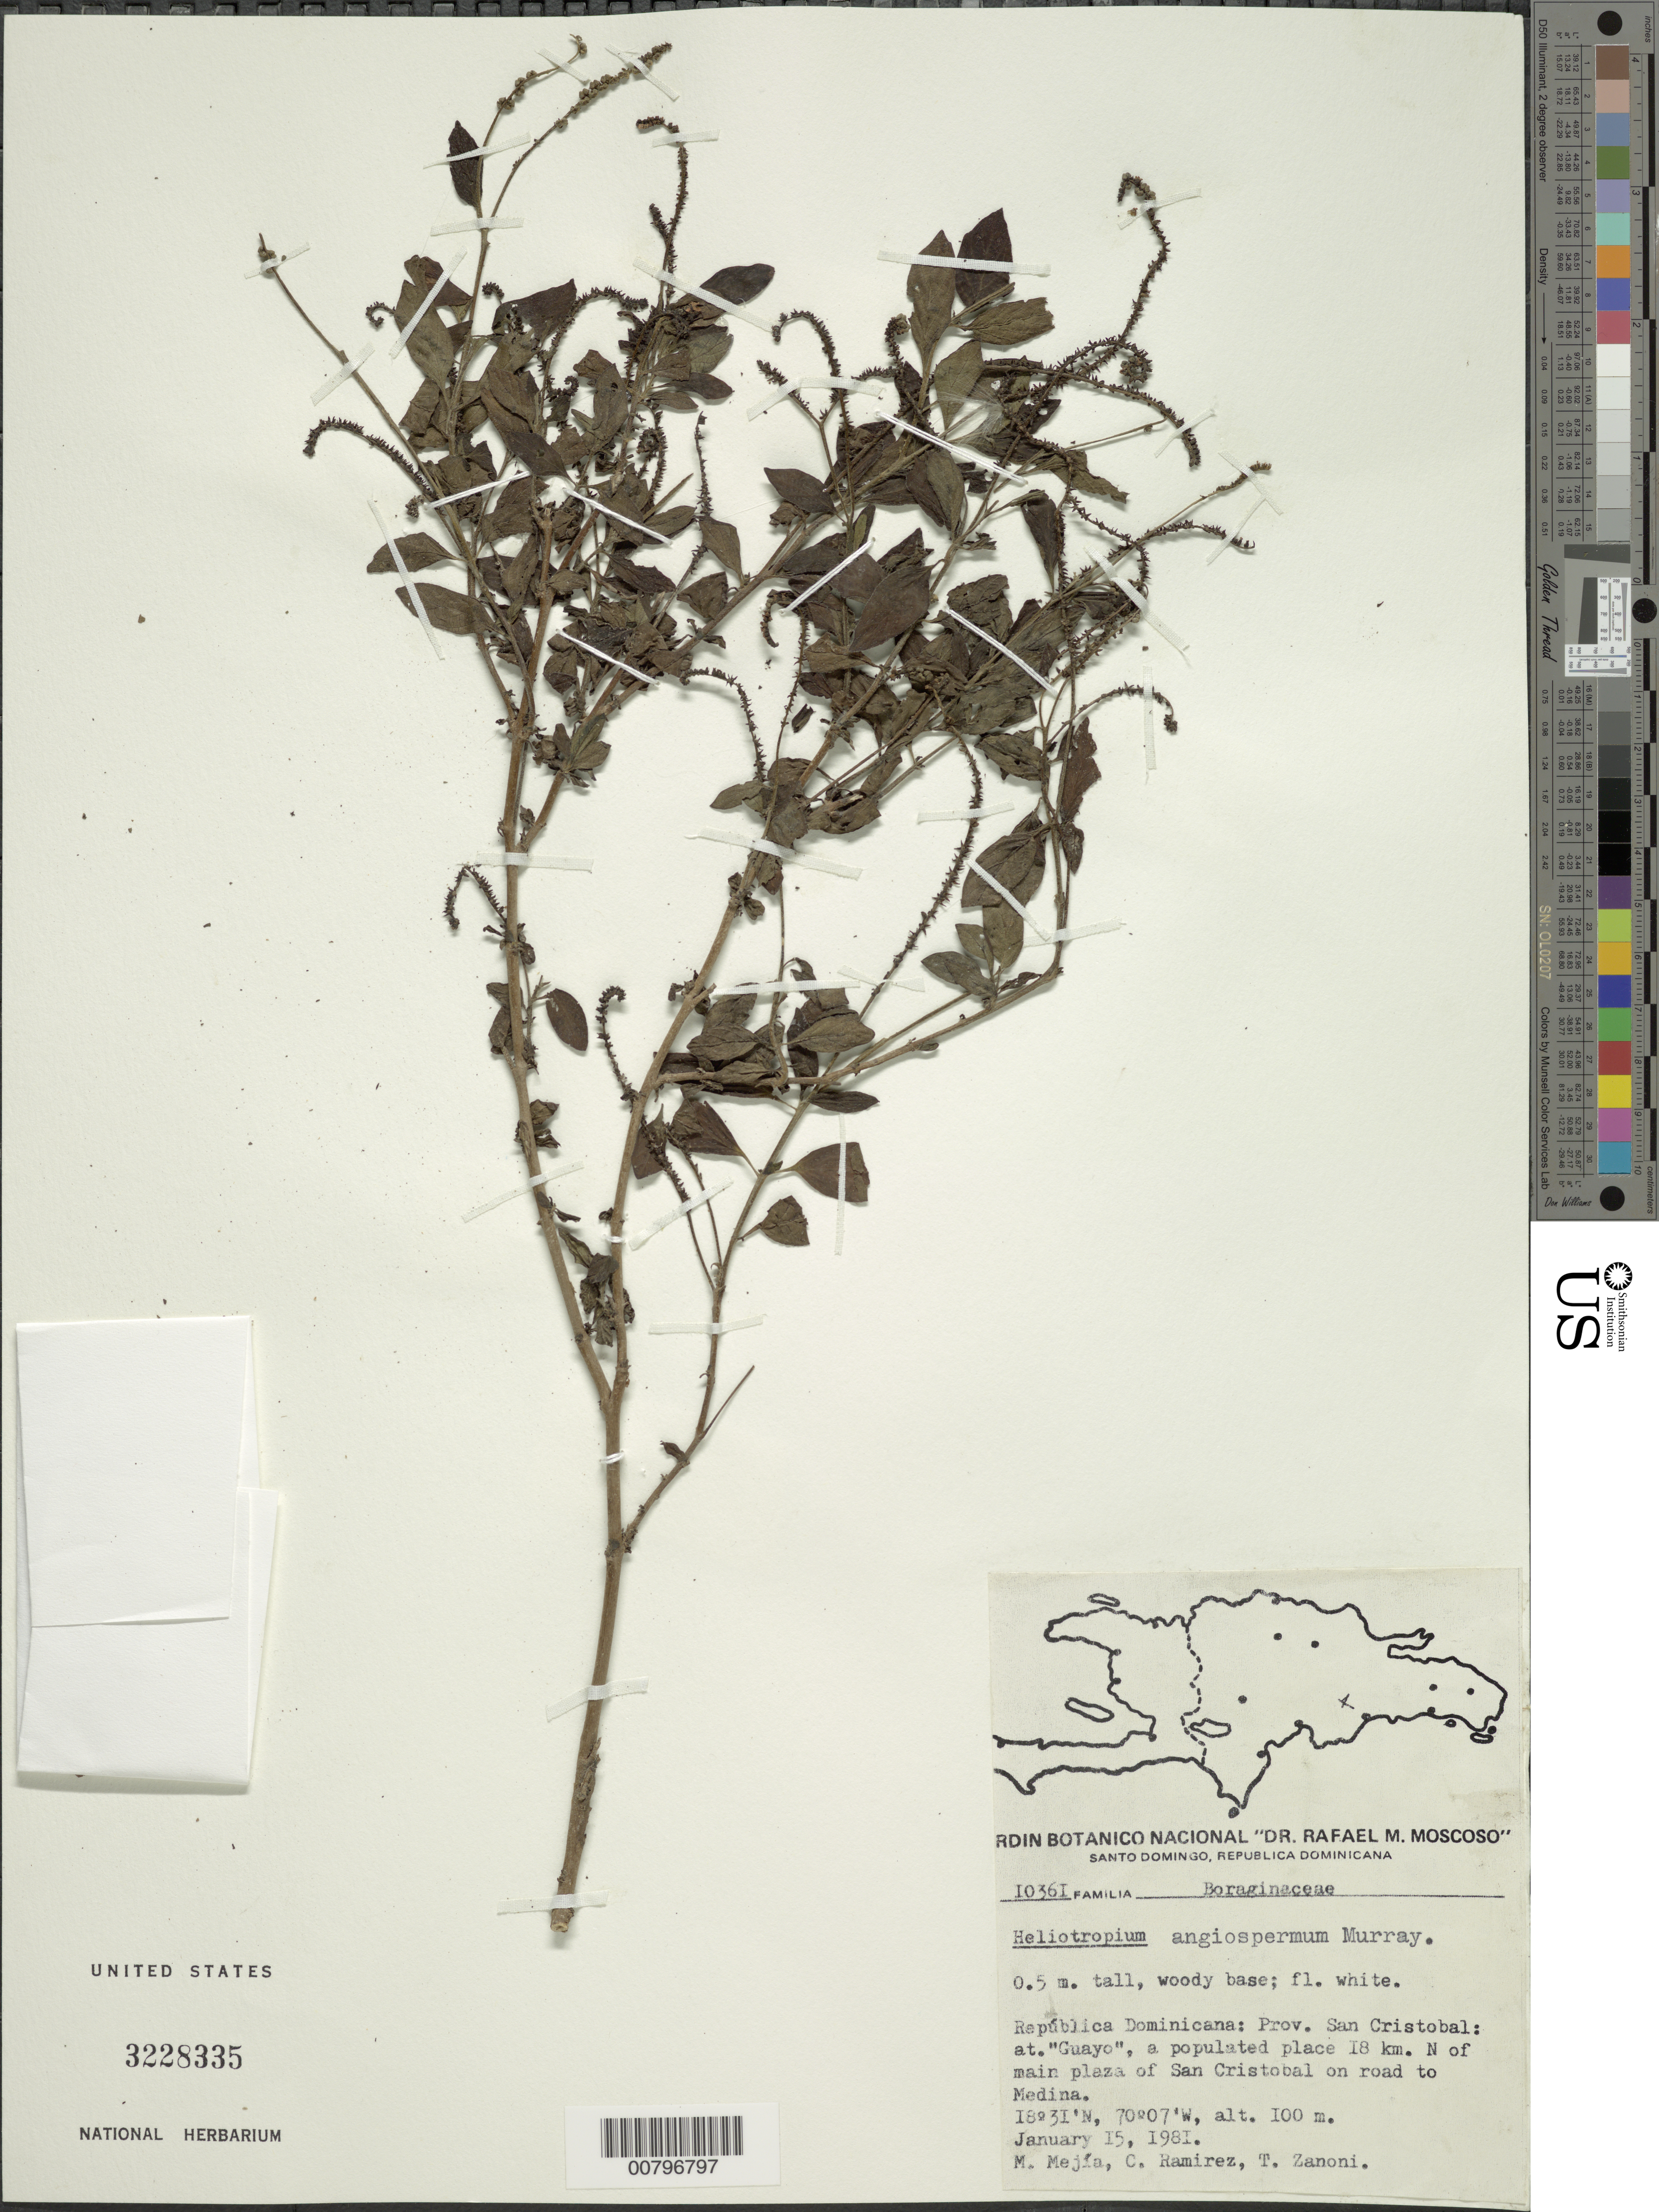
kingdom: Plantae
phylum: Tracheophyta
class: Magnoliopsida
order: Boraginales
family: Heliotropiaceae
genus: Heliotropium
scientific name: Heliotropium angiospermum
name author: Murray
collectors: M. Mejia, C. Ramirez & T. A. Zanoni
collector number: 10361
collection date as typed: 15 Jan 1981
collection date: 1981-01-15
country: Dominican Republic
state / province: San Cristobal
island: Hispaniola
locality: "Guayo" 18kmN of main plaza of San Cristobal on road to Medina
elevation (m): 100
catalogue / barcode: US 3228335